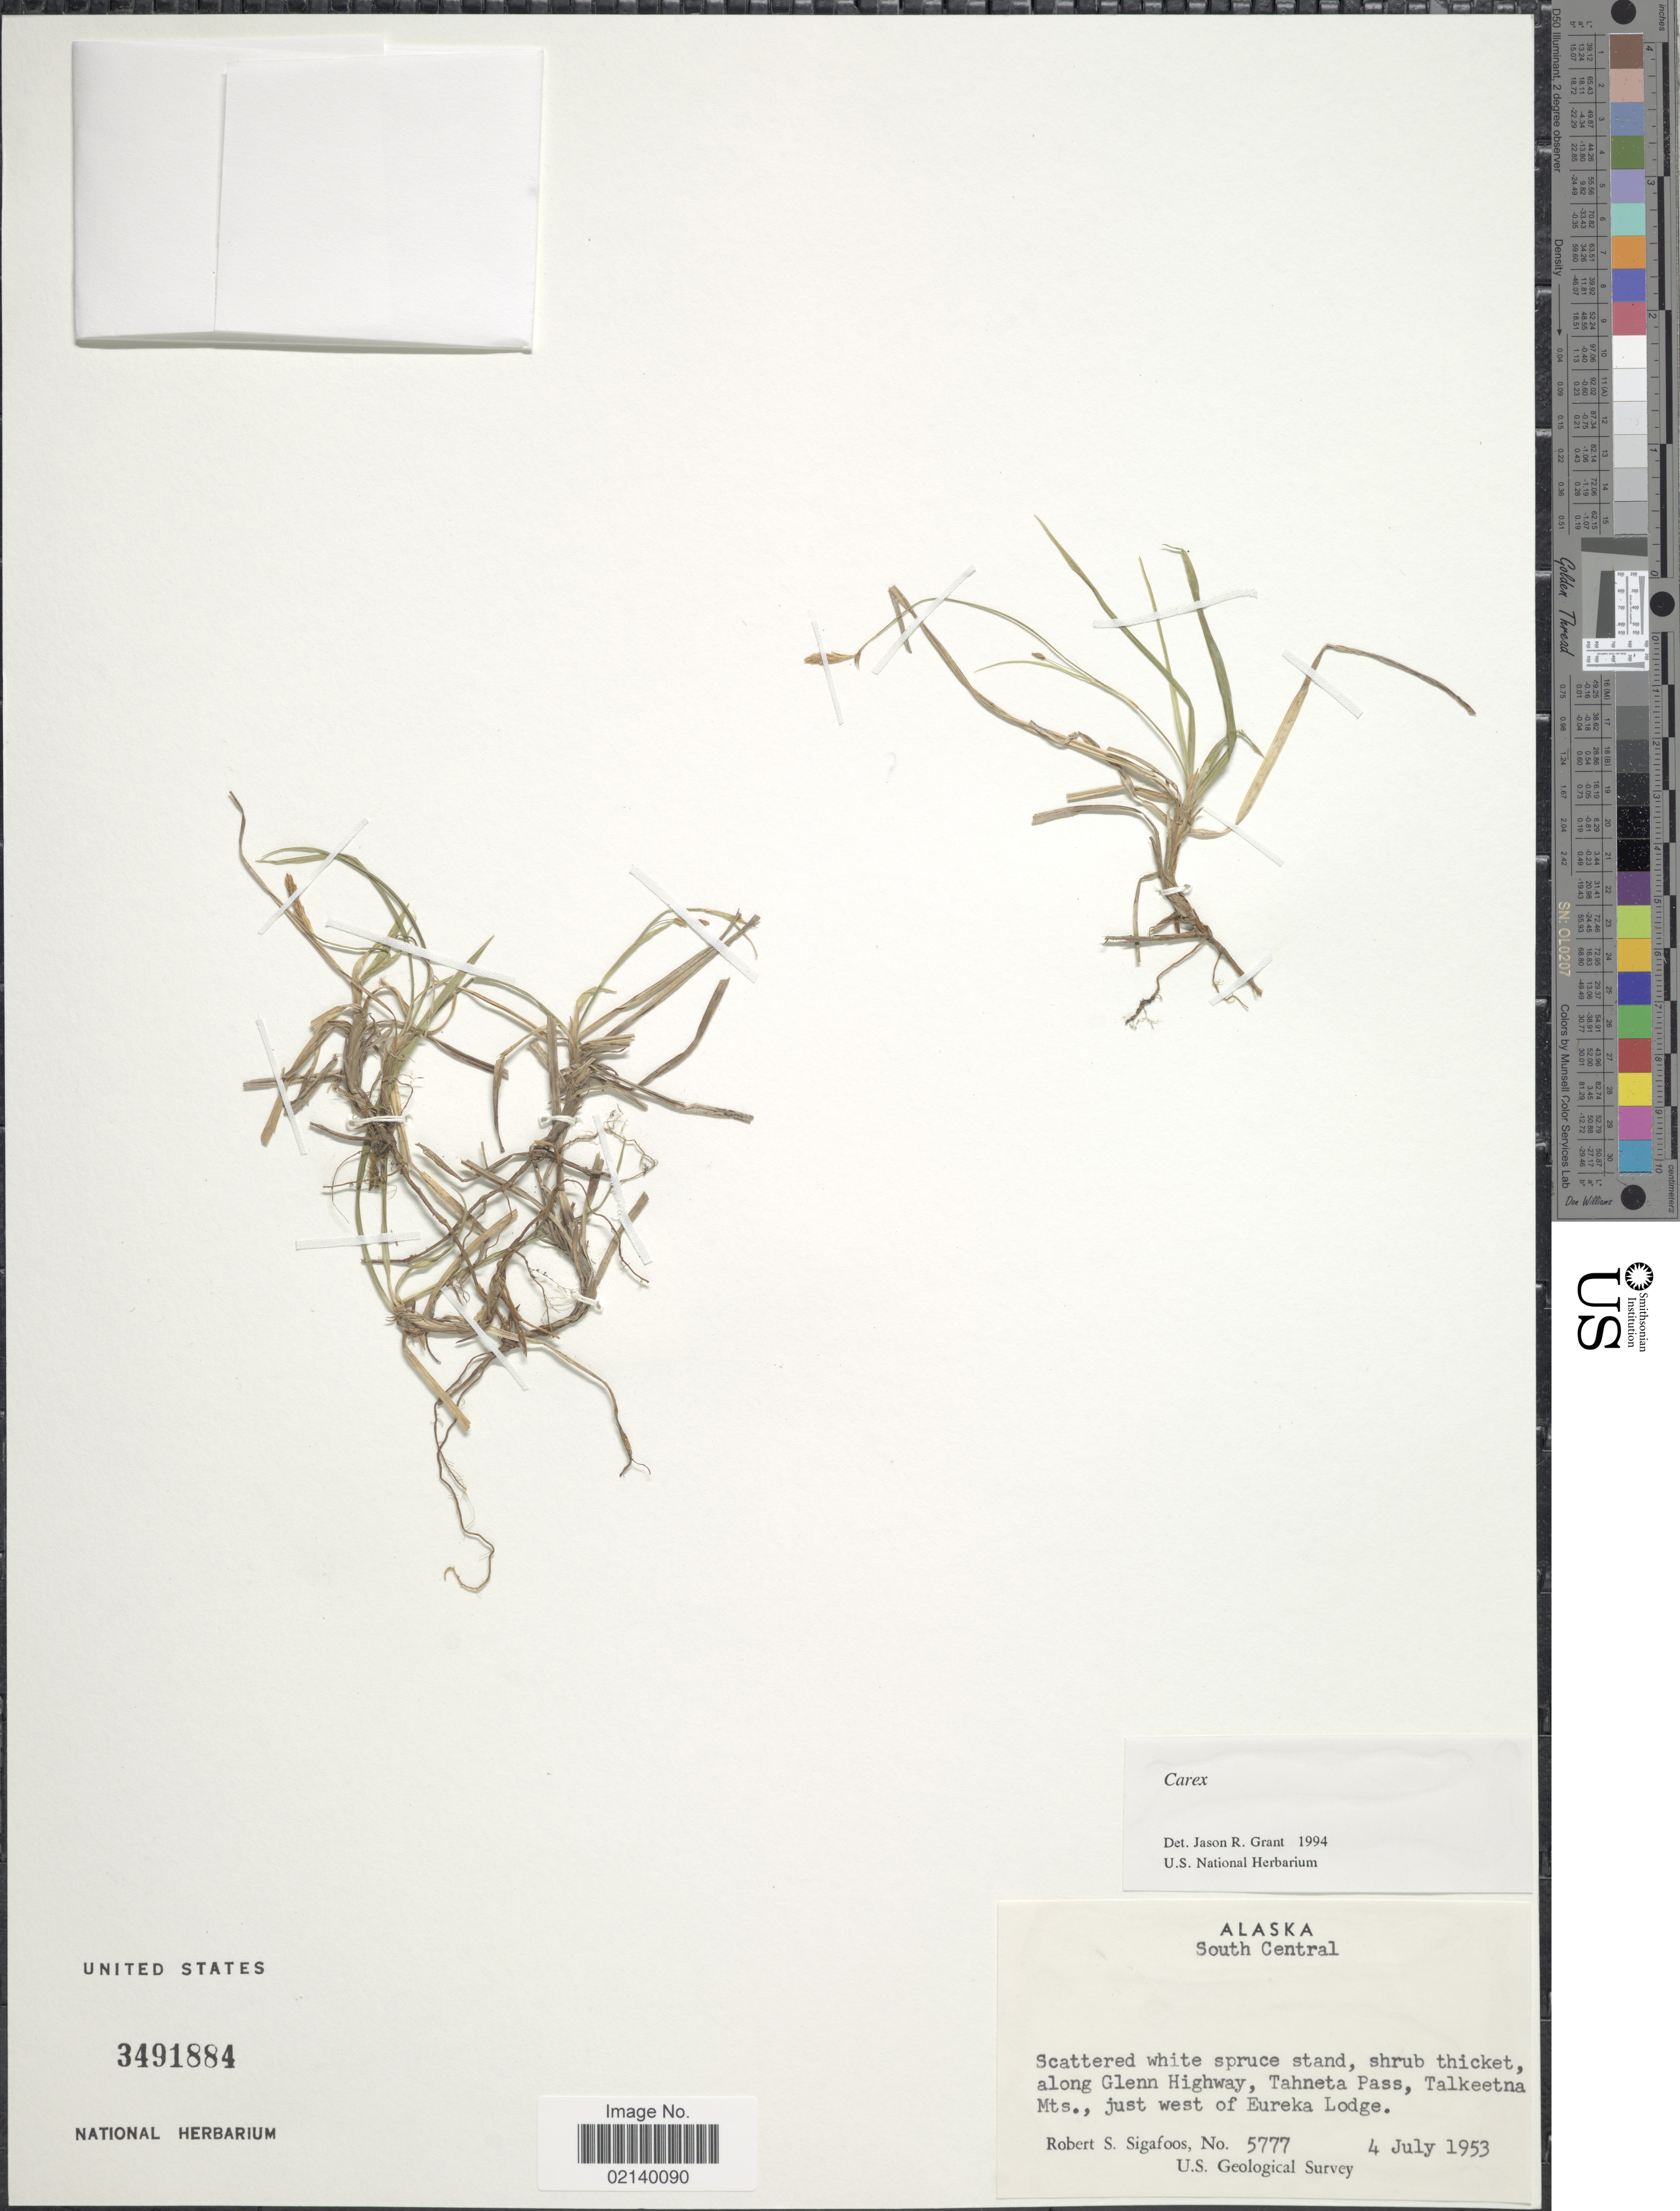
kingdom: Plantae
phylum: Tracheophyta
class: Liliopsida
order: Poales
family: Cyperaceae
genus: Carex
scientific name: Carex sp.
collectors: R. Sigafoos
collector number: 5777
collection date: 1953-07-04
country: United States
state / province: Alaska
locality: South Central, shrub thicket, along Glenn Highway, Tahneta Pass, Talkeetna Mts., just west of Eureka Lodge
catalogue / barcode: US 3491884